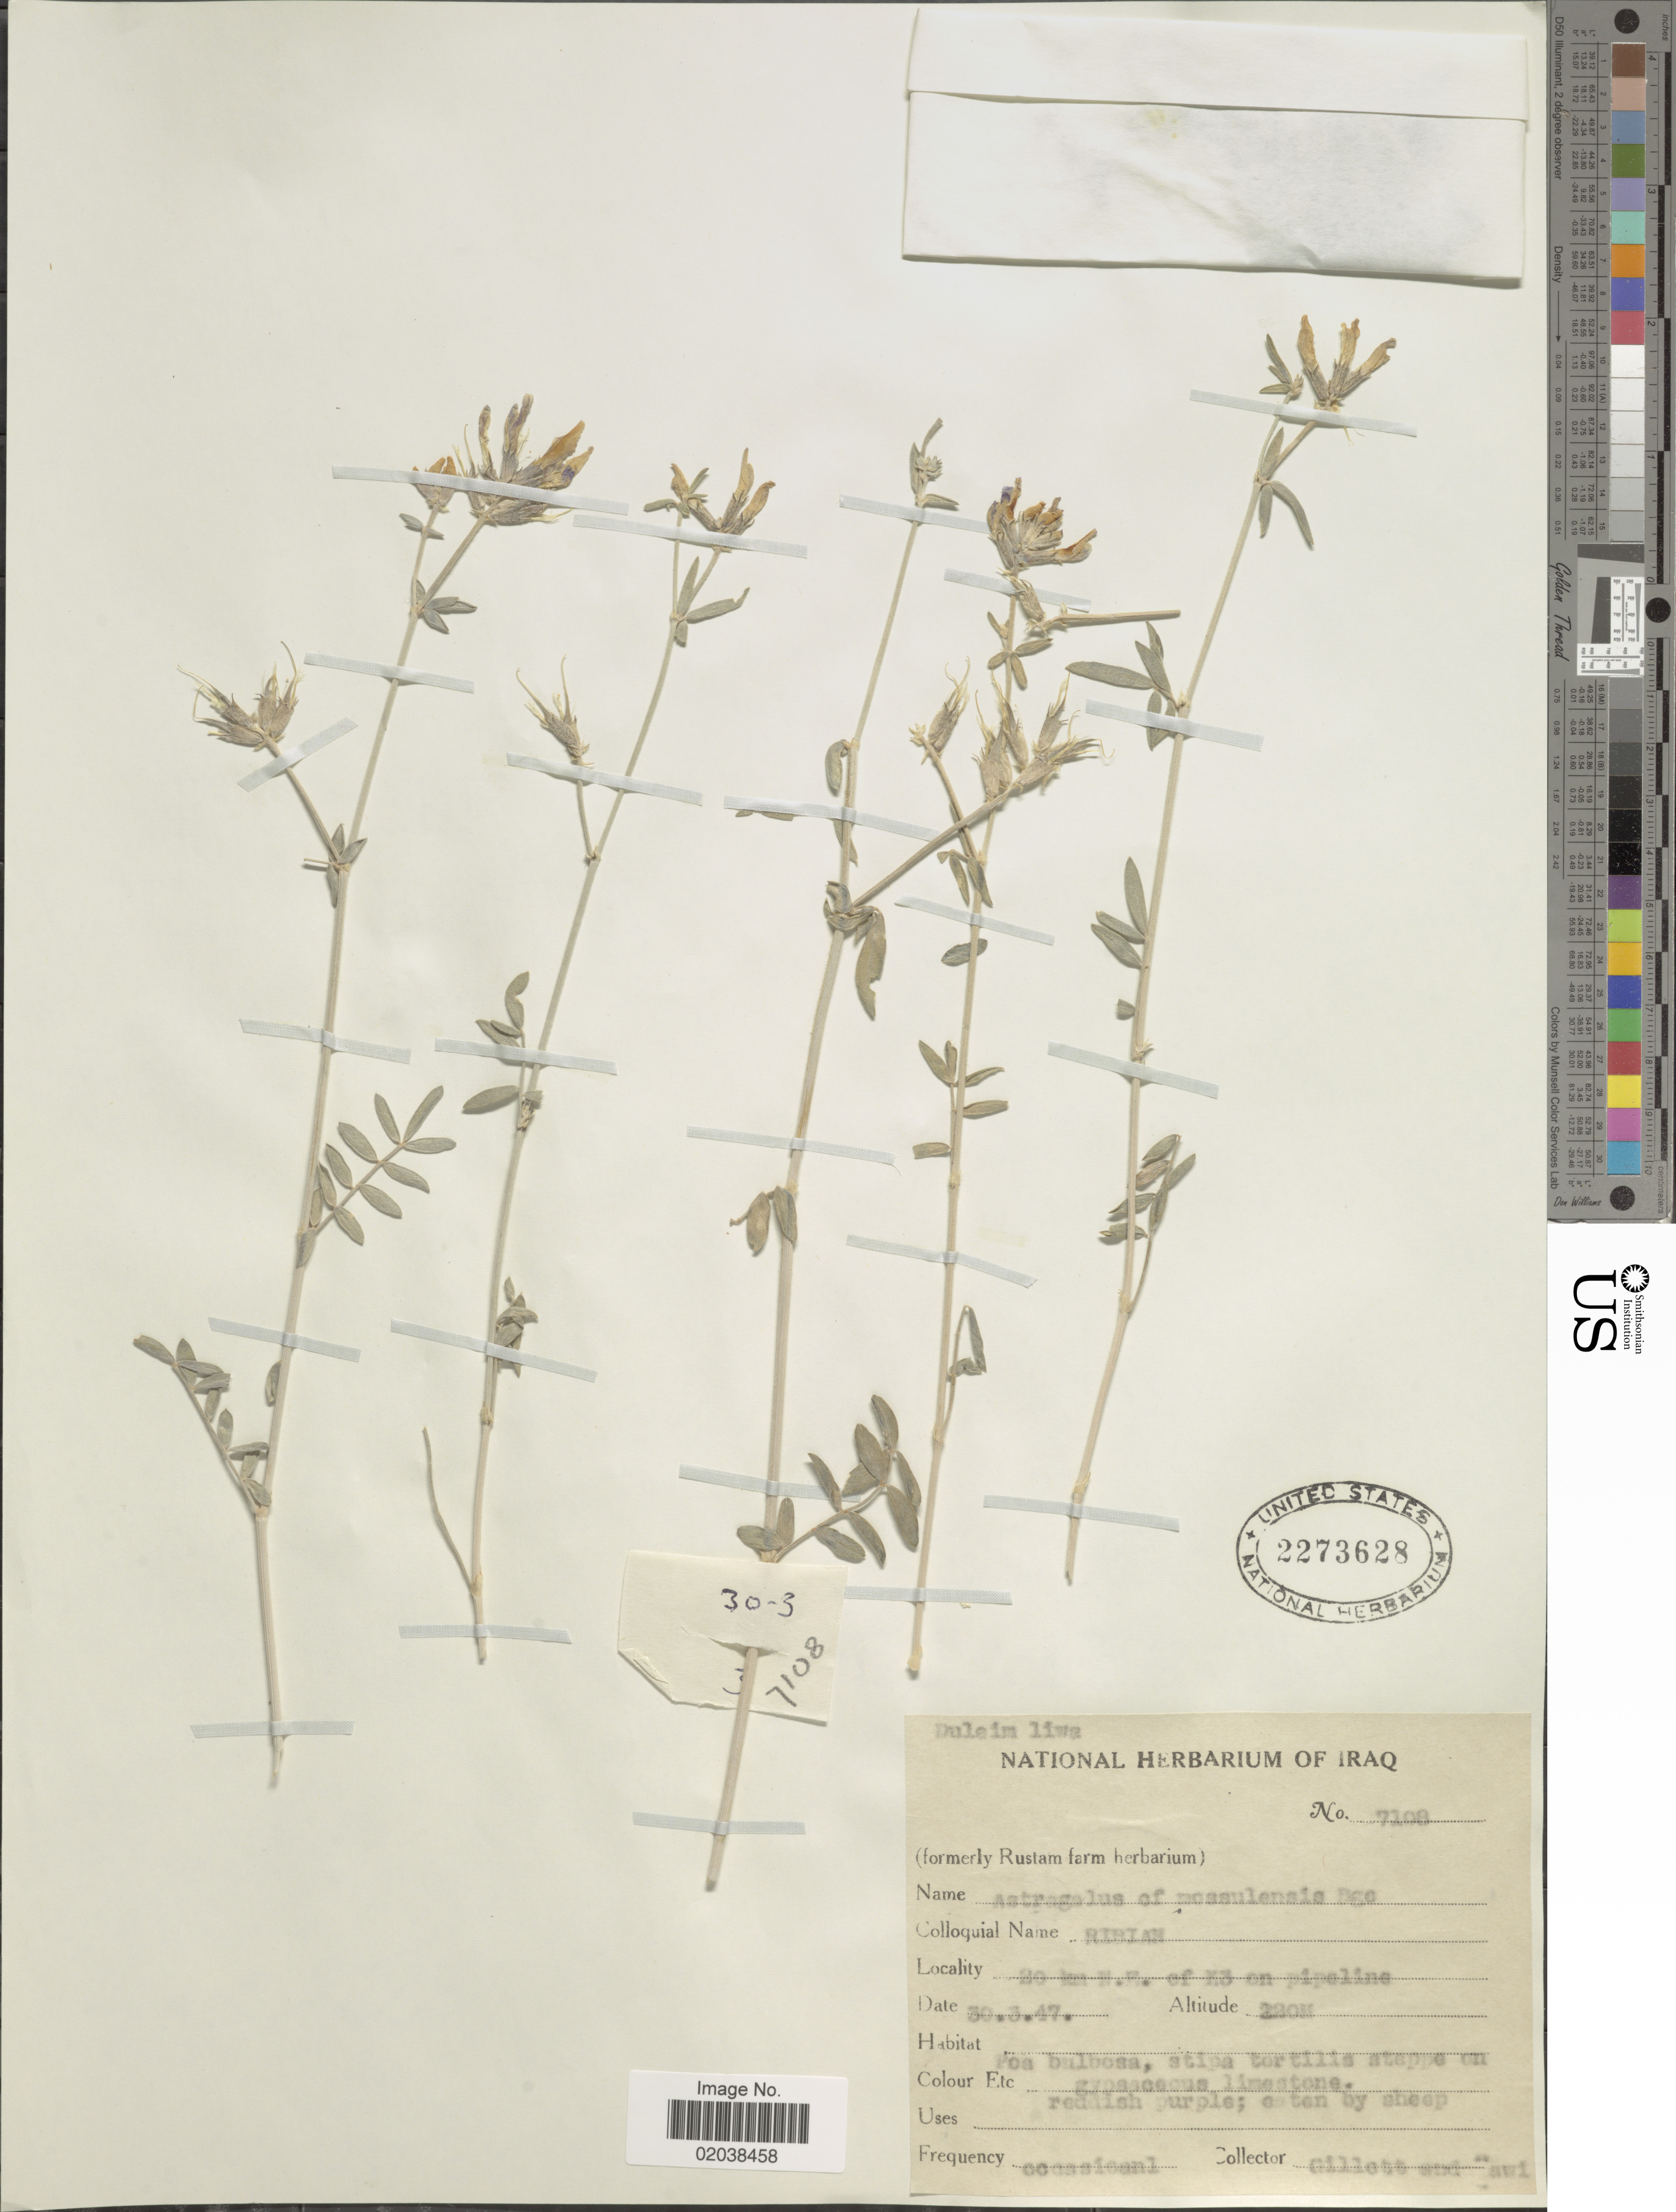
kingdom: Plantae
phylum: Tracheophyta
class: Magnoliopsida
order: Fabales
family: Fabaceae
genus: Astragalus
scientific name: Astragalus mossulensis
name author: Bunge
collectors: Gillett, -- & -. Rawi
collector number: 7108*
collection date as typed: Transcribed d/m/y: 30/3/47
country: Iraq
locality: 20 km N.E. of K3 on pipeline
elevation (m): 230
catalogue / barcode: US 2273628